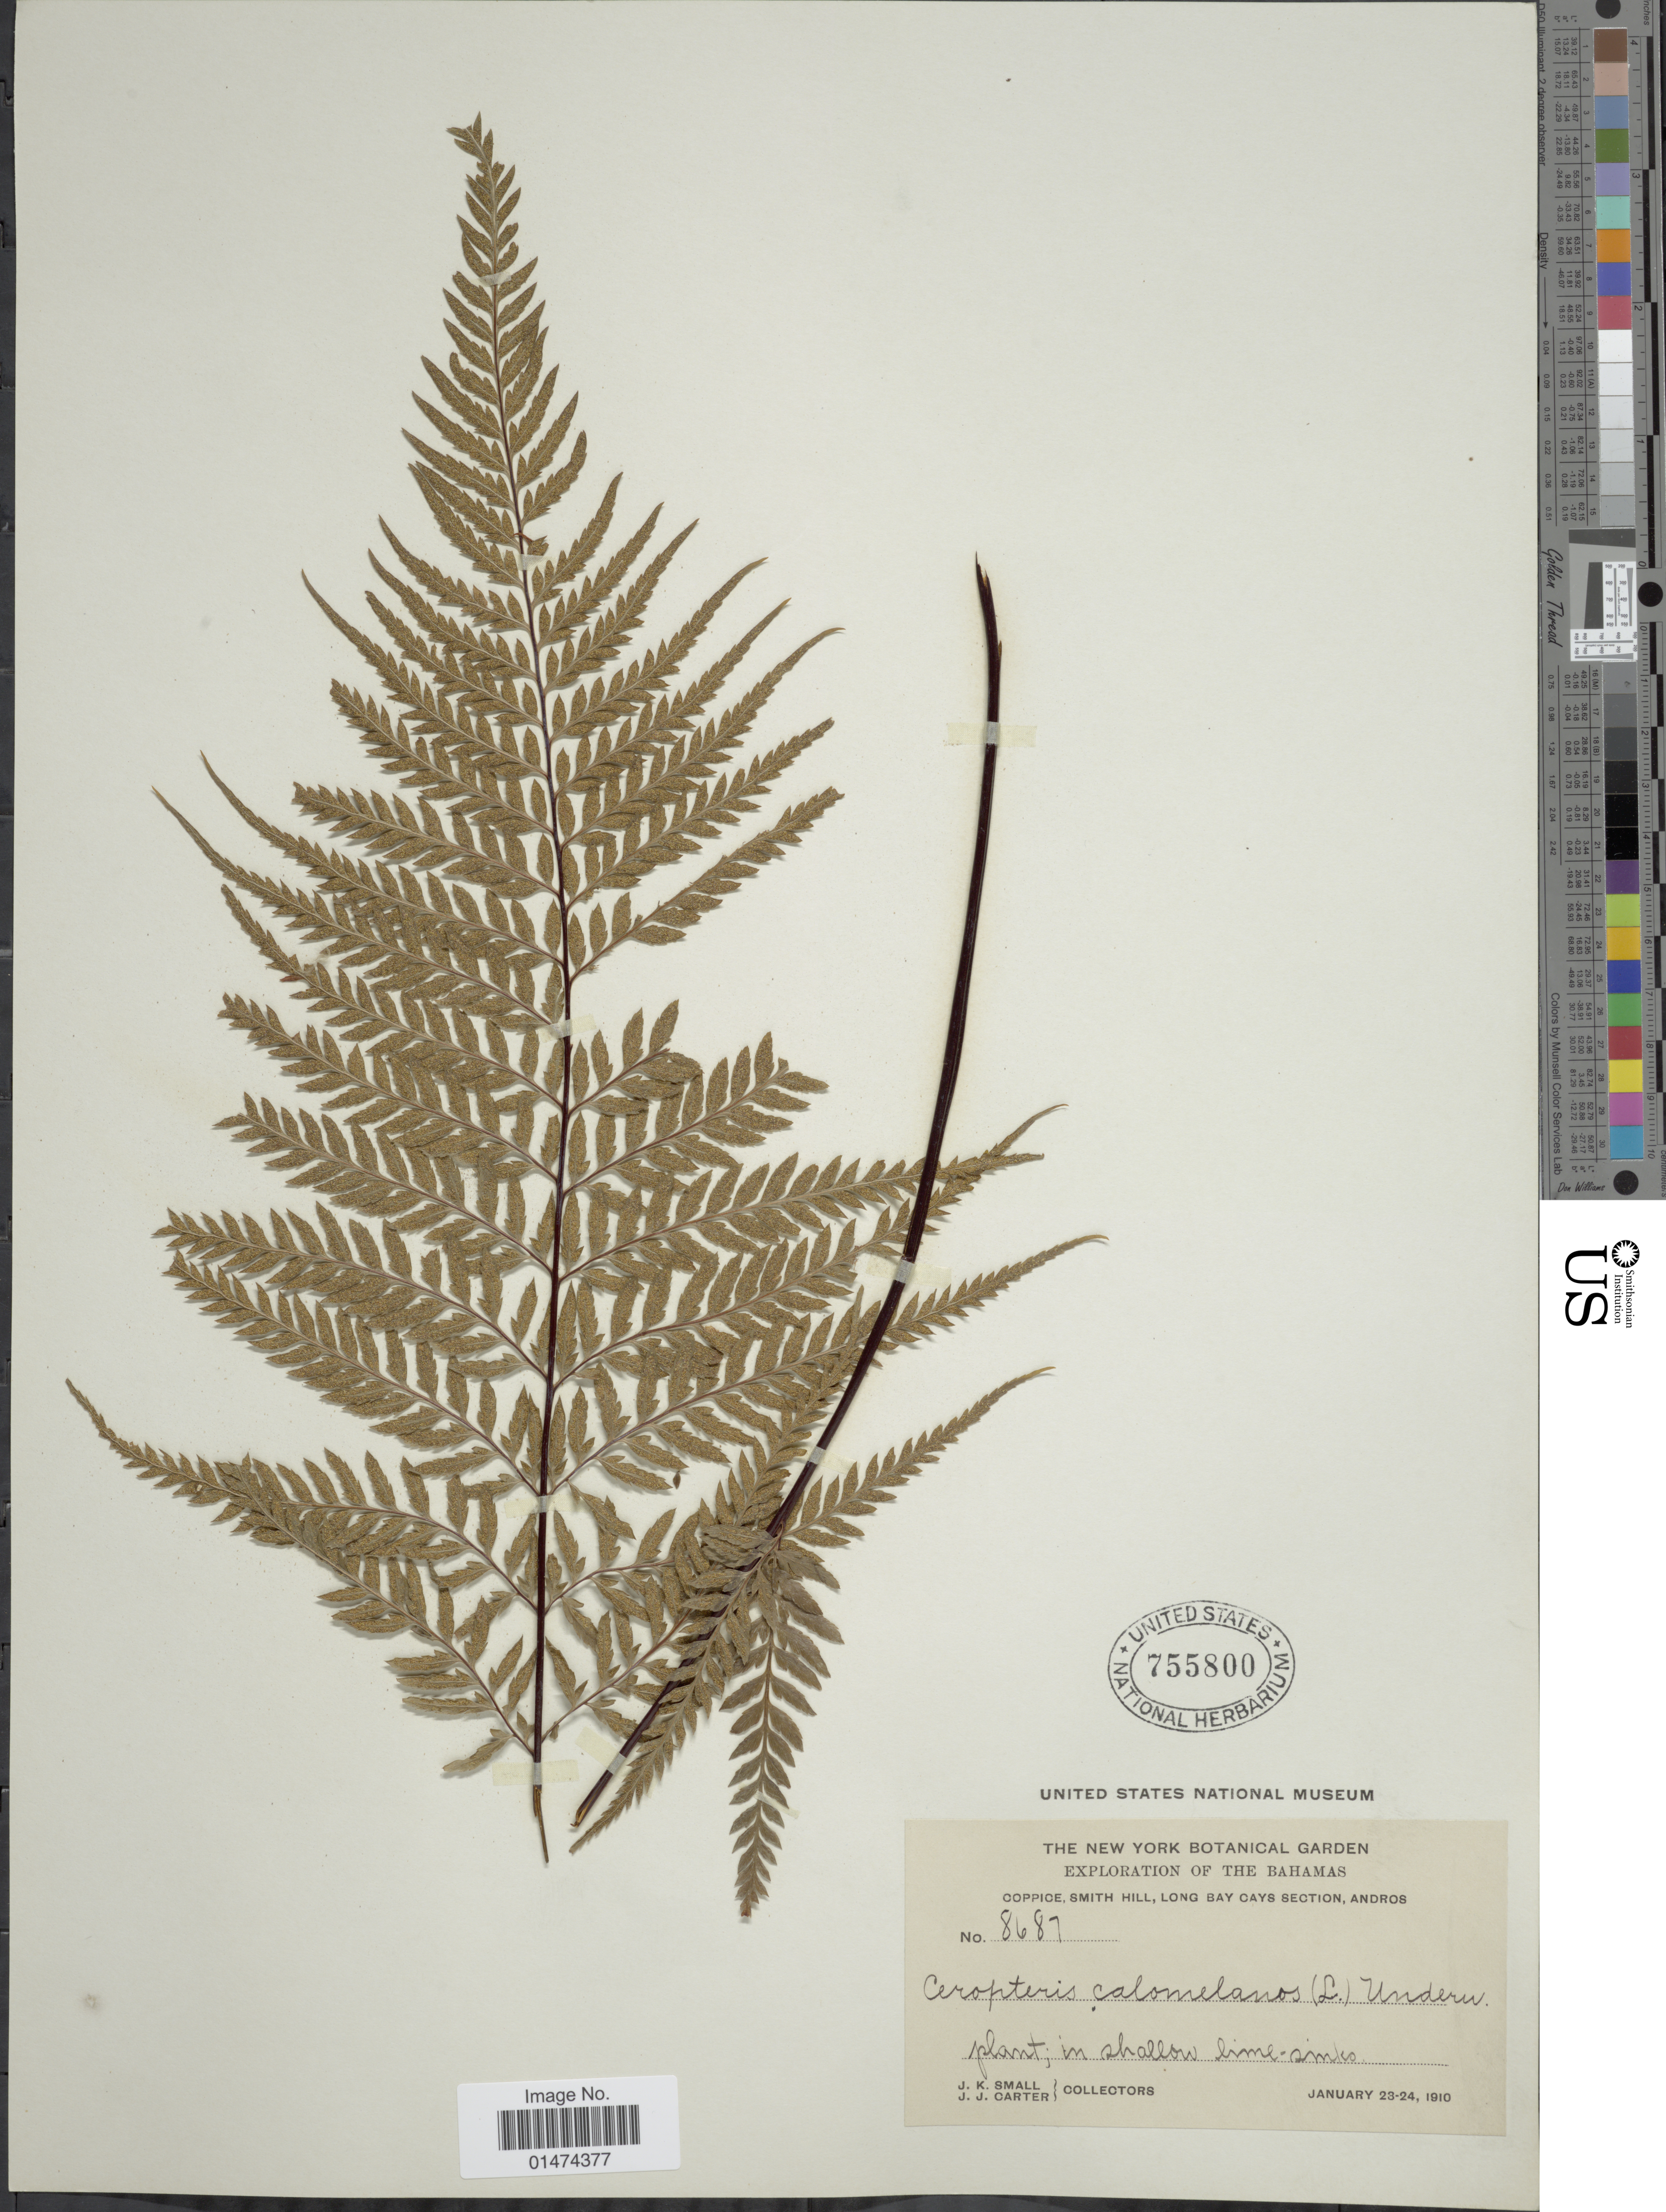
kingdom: Plantae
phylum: Tracheophyta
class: Polypodiopsida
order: Polypodiales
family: Pteridaceae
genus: Pityrogramma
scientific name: Pityrogramma calomelanos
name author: (L.) Link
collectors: J. K. Small & J. Carter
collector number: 8687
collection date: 1910-01-23/1910-01-24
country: Bahamas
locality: Coppice, Smith Hill, Long Bay Cays section, Andros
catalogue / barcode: US 755800